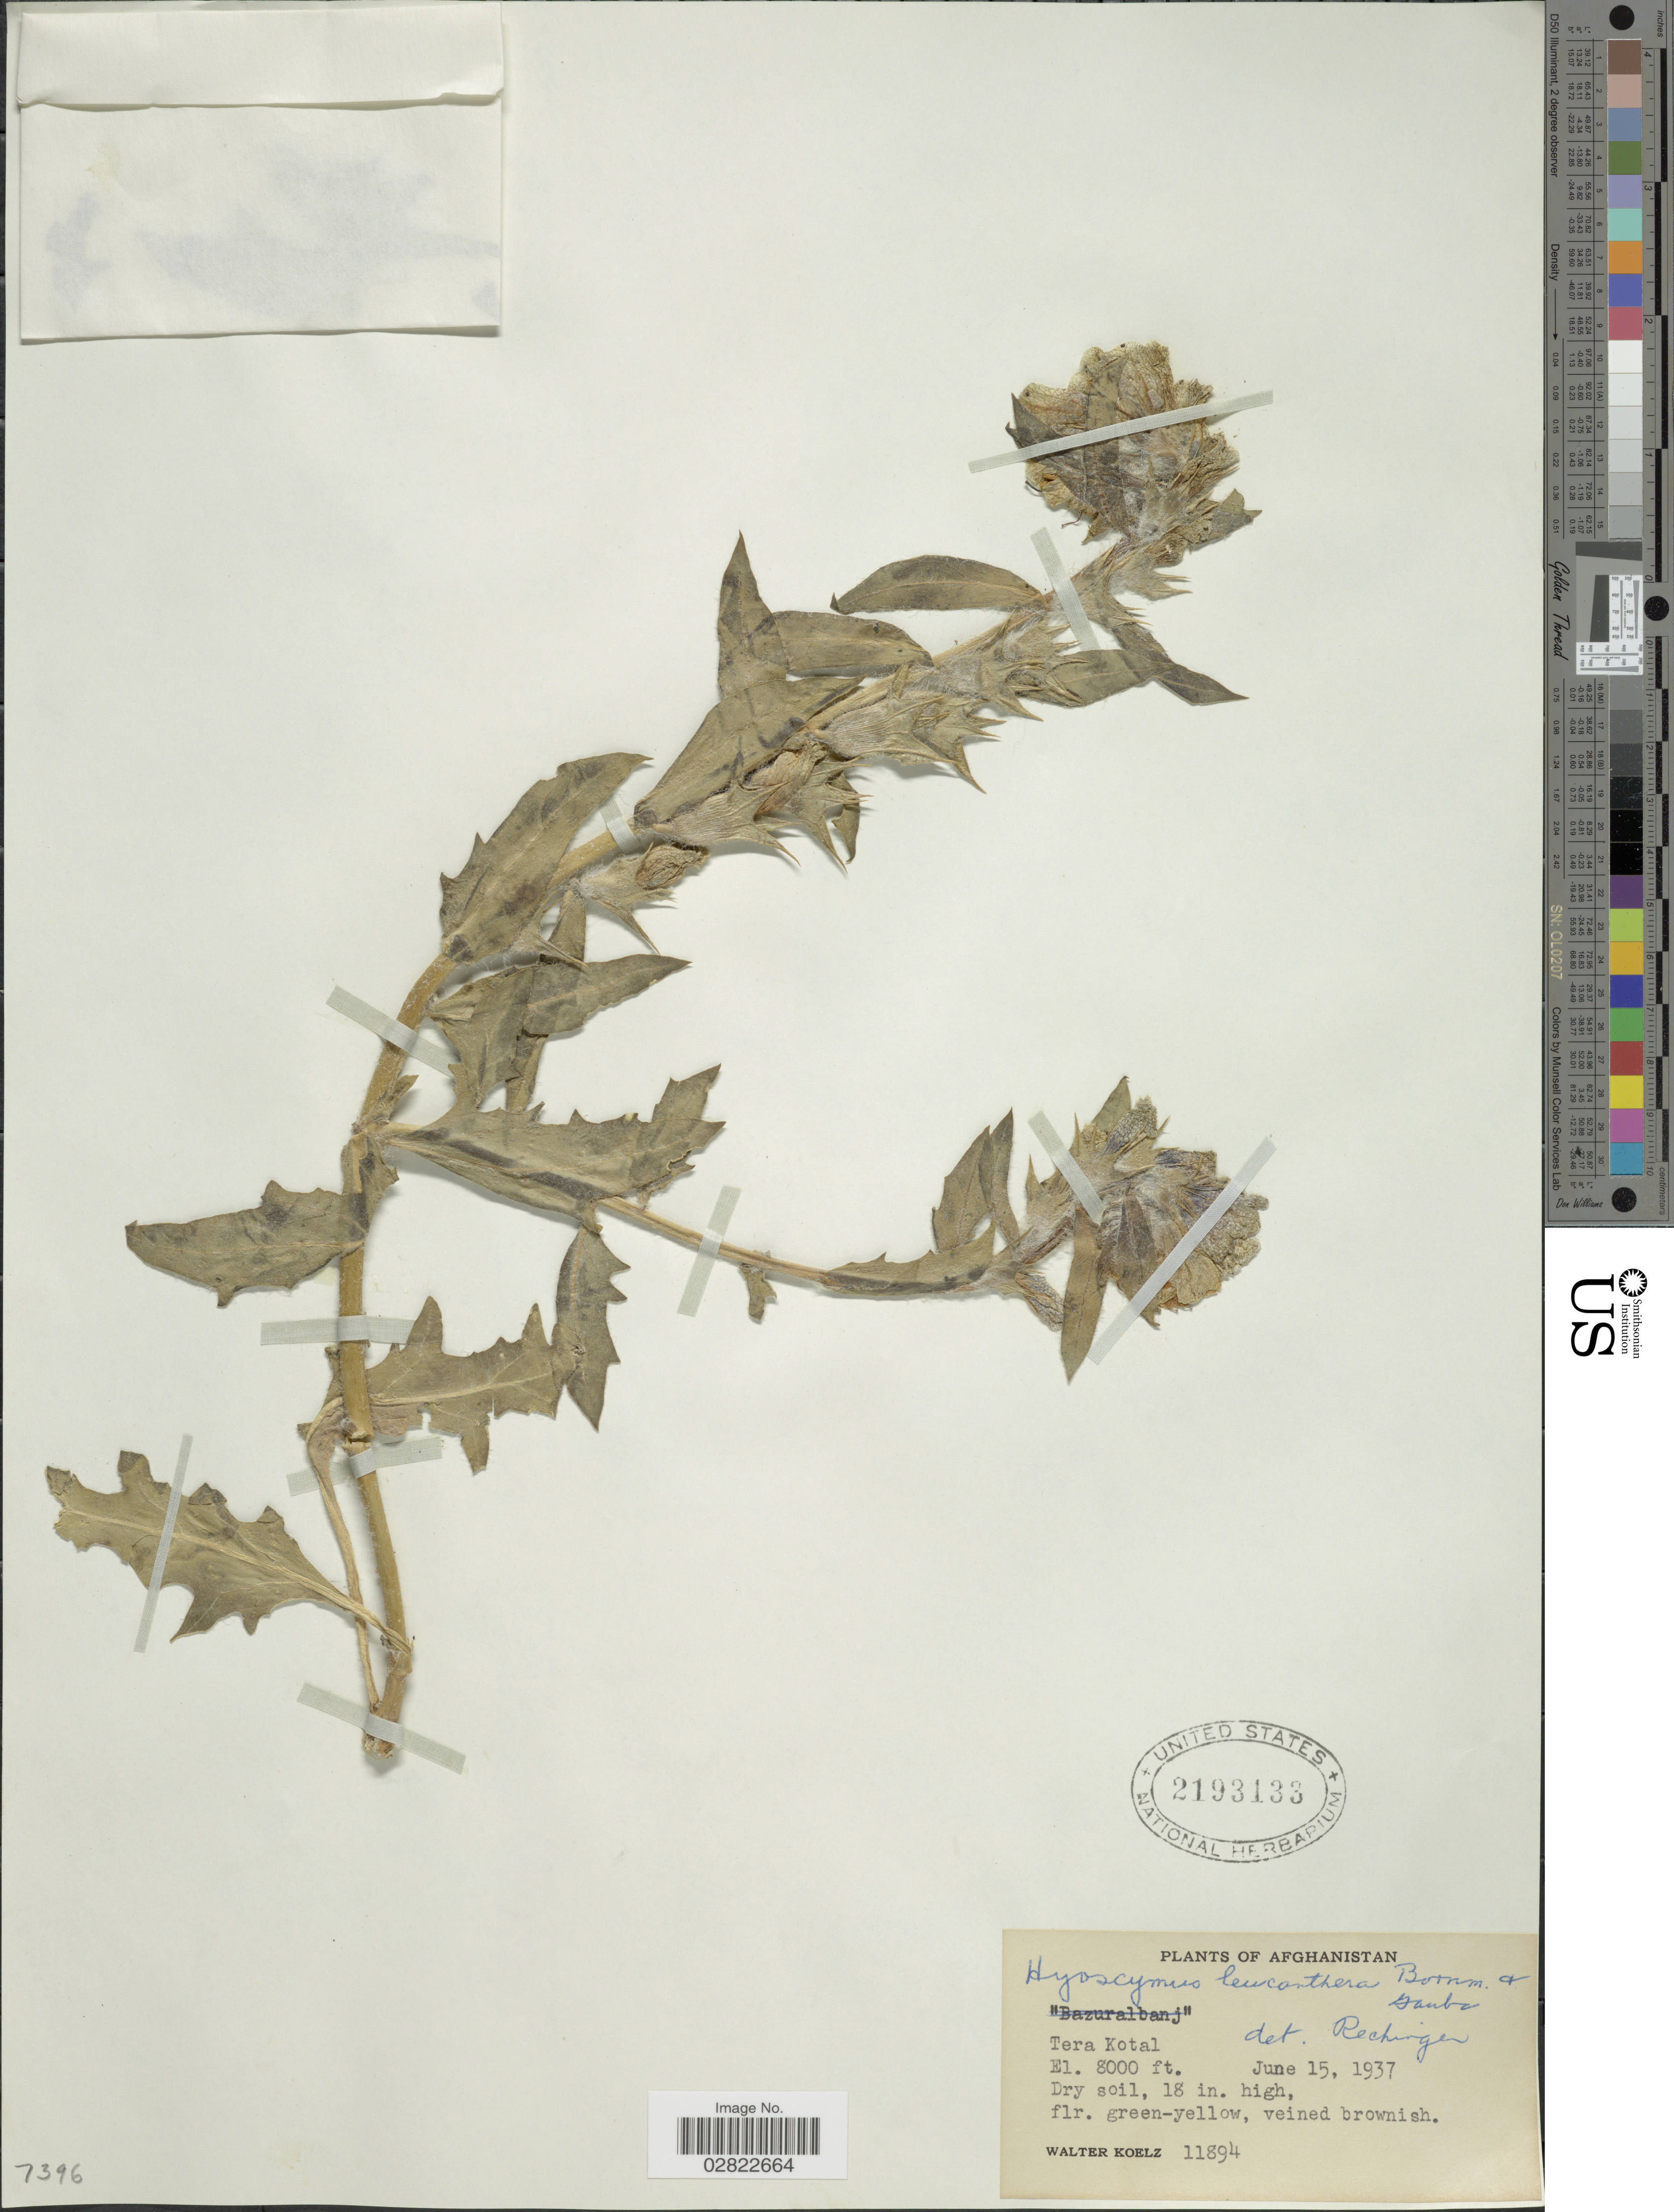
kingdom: Plantae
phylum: Tracheophyta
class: Magnoliopsida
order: Solanales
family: Solanaceae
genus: Hyoscyamus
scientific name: Hyoscyamus leucanthera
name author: Bornm. & Gauba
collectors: W. N. Koelz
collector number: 11894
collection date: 1937-06-15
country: Afghanistan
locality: Tera Kotal.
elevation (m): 2438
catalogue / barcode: US 2193133